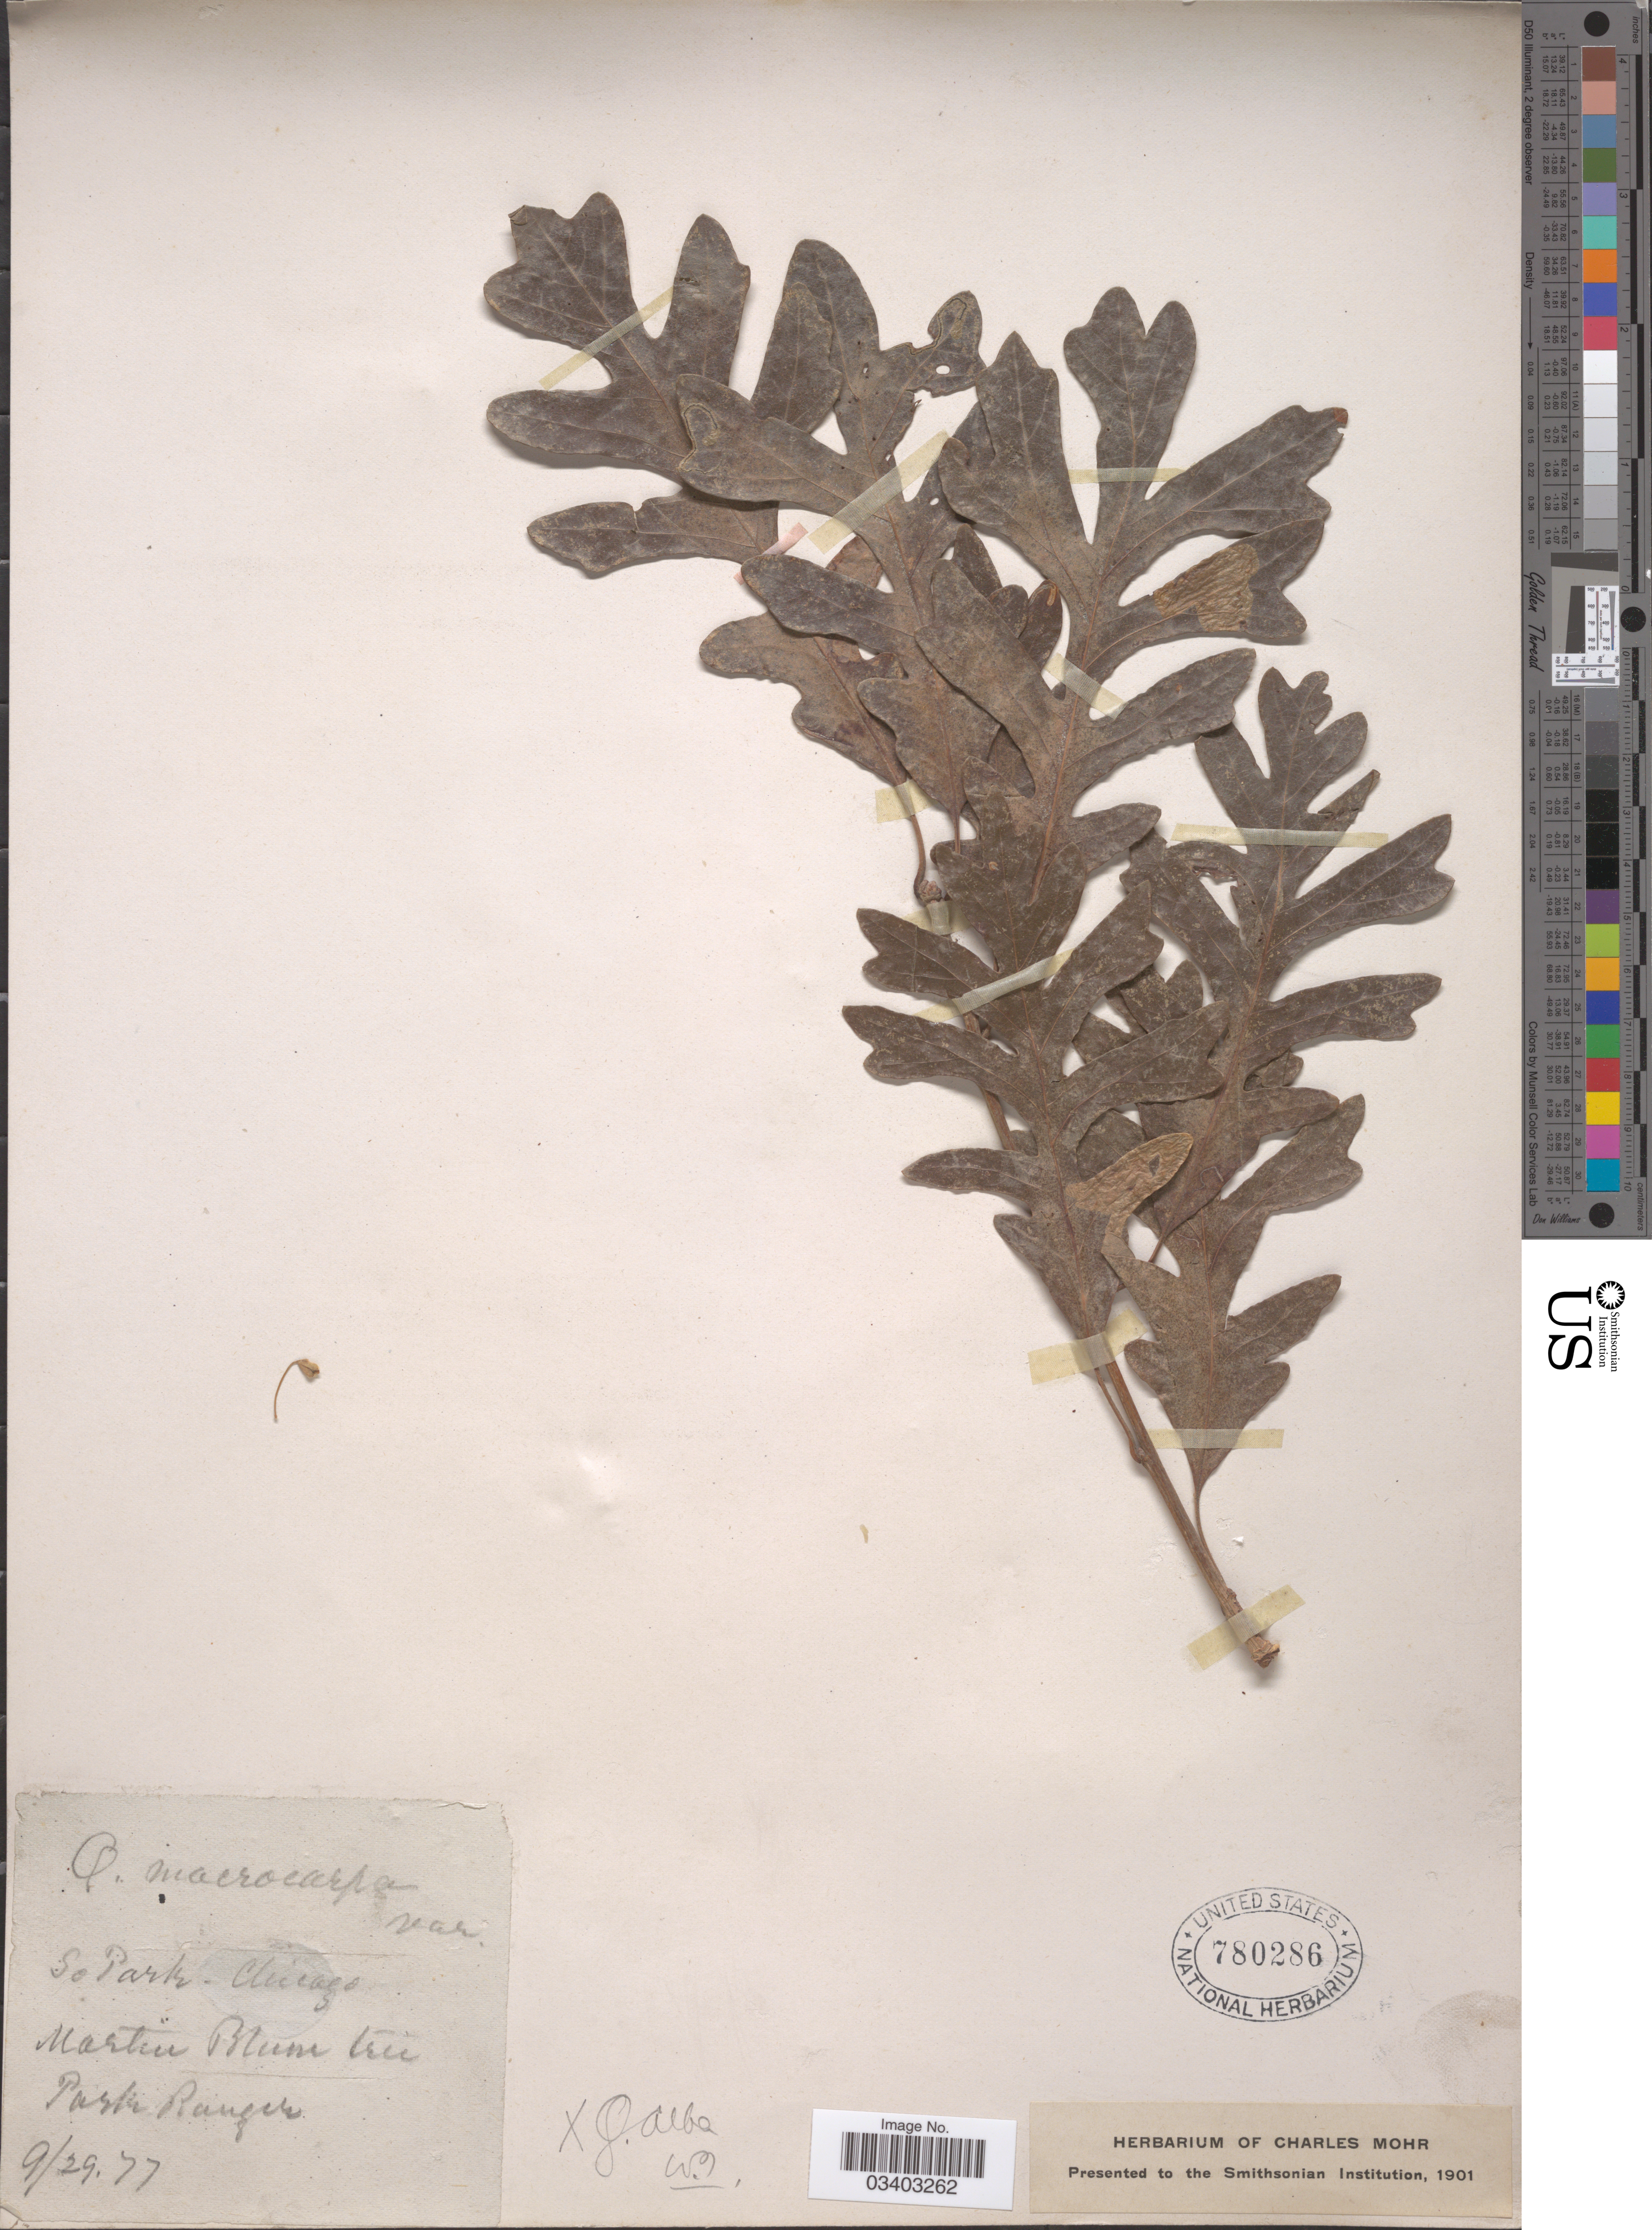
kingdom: Plantae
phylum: Tracheophyta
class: Magnoliopsida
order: Fagales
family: Fagaceae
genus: Quercus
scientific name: Quercus alba x Q. macrocarpa Michx.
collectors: ex herb. Charles Mohr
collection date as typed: Transcribed d/m/y: 29/9/77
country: United States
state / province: Illinois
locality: So Park - Chicago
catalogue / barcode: US 780286